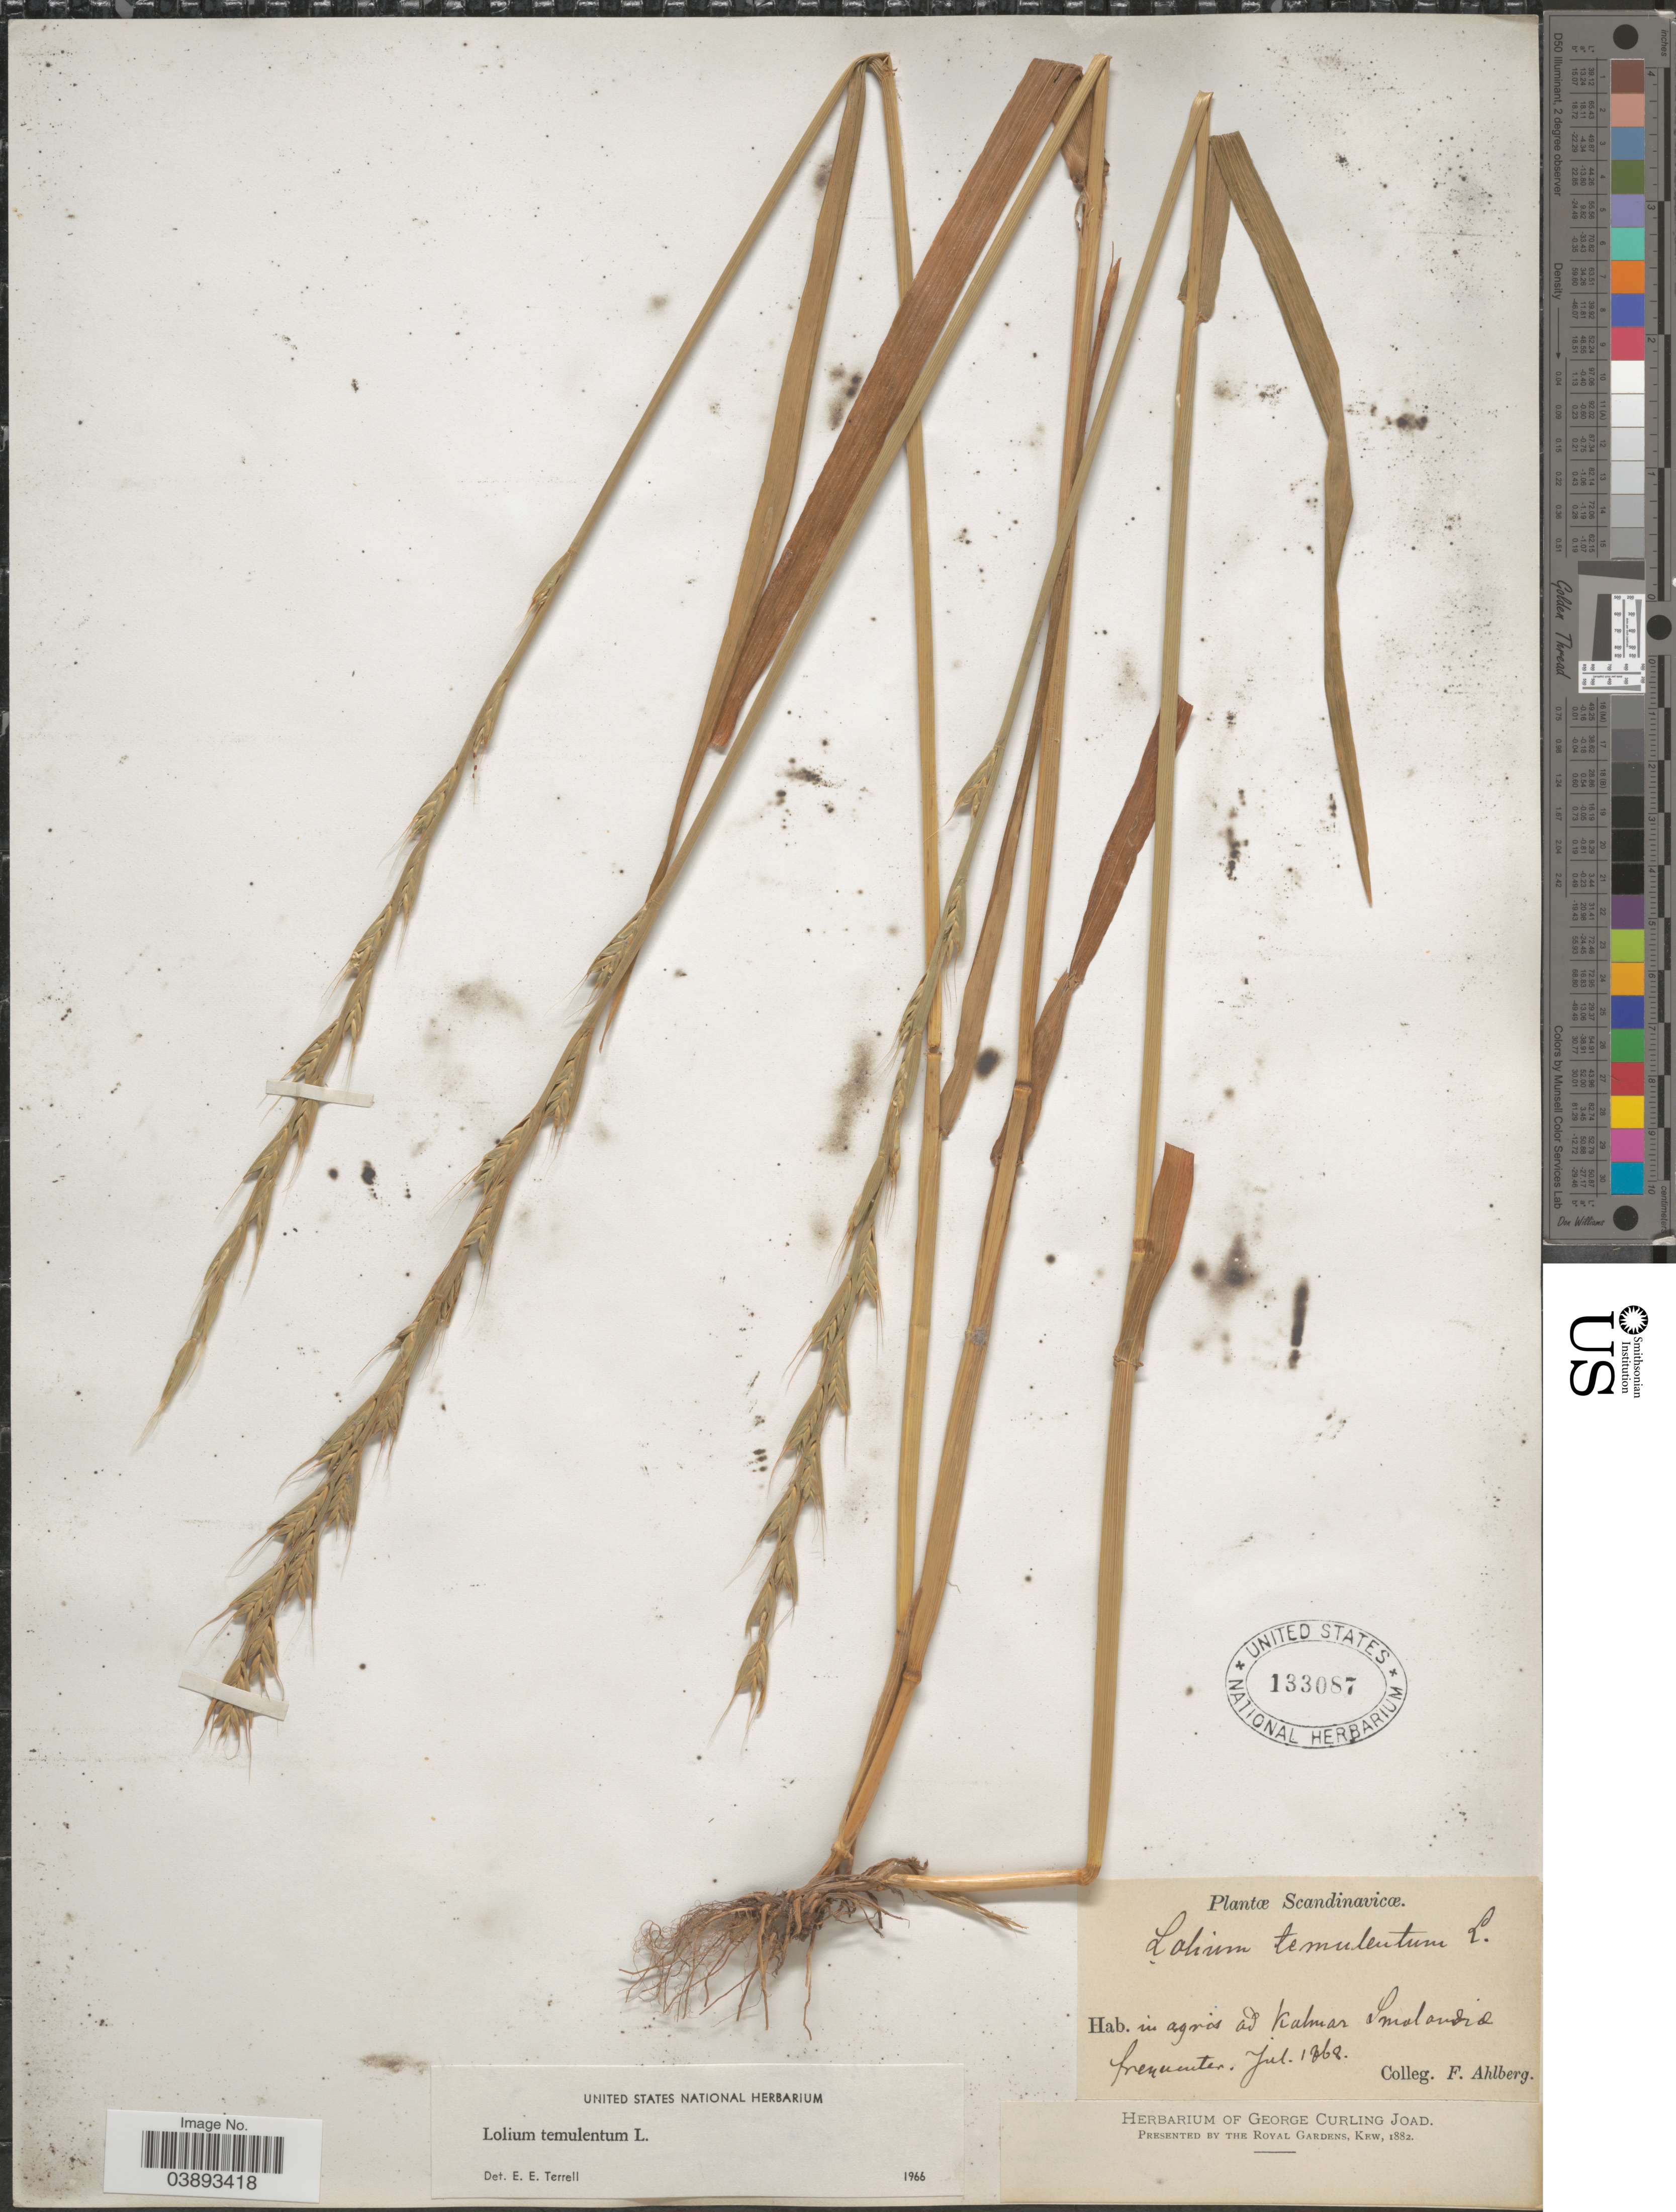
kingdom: Plantae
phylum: Tracheophyta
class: Liliopsida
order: Poales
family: Poaceae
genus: Lolium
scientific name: Lolium temulentum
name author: L.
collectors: F. Ahlberg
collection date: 1868-07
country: Sweden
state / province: Kalmar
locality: Scandinavicæ. In agris ad Kalmar Smalandia.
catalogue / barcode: US 133087